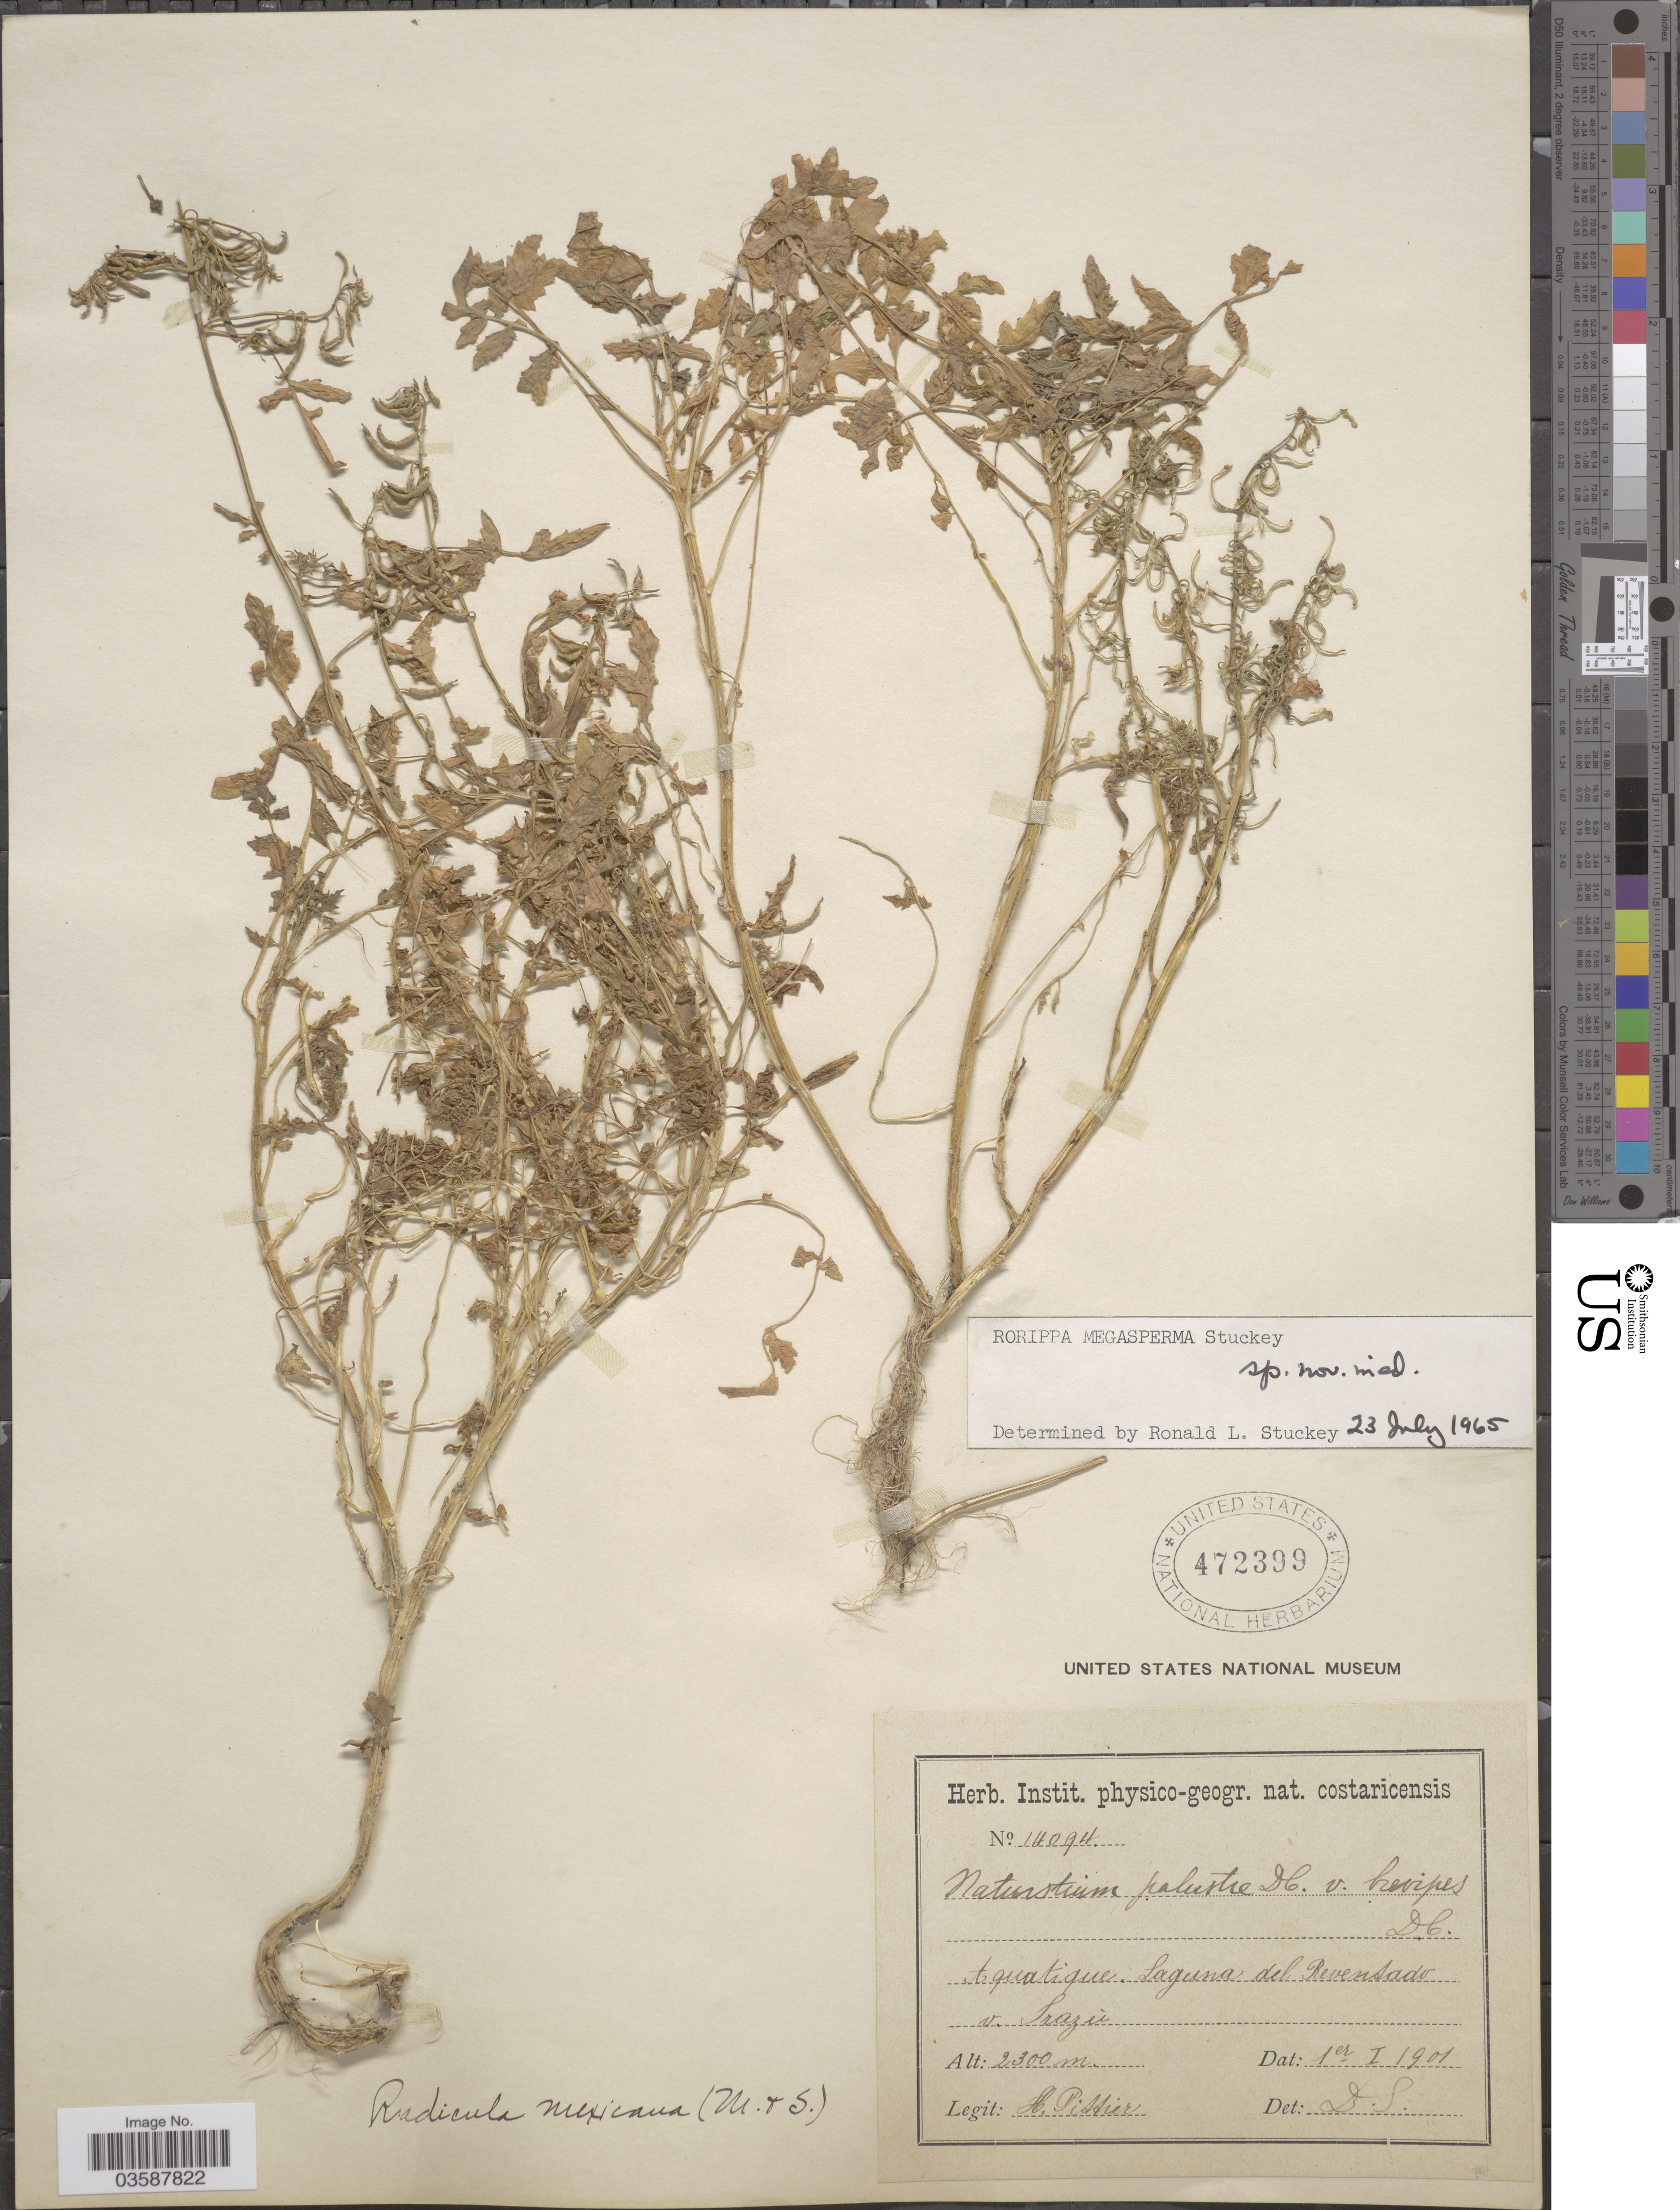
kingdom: Plantae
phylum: Tracheophyta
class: Magnoliopsida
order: Brassicales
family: Brassicaceae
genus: Rorippa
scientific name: Rorippa megasperma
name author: Stuckey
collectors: H. F. Pittier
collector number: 14094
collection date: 1901-01-01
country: Costa Rica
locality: Aquatique. Laguna del Reventado v. Irazú.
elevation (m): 2300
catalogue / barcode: US 472399